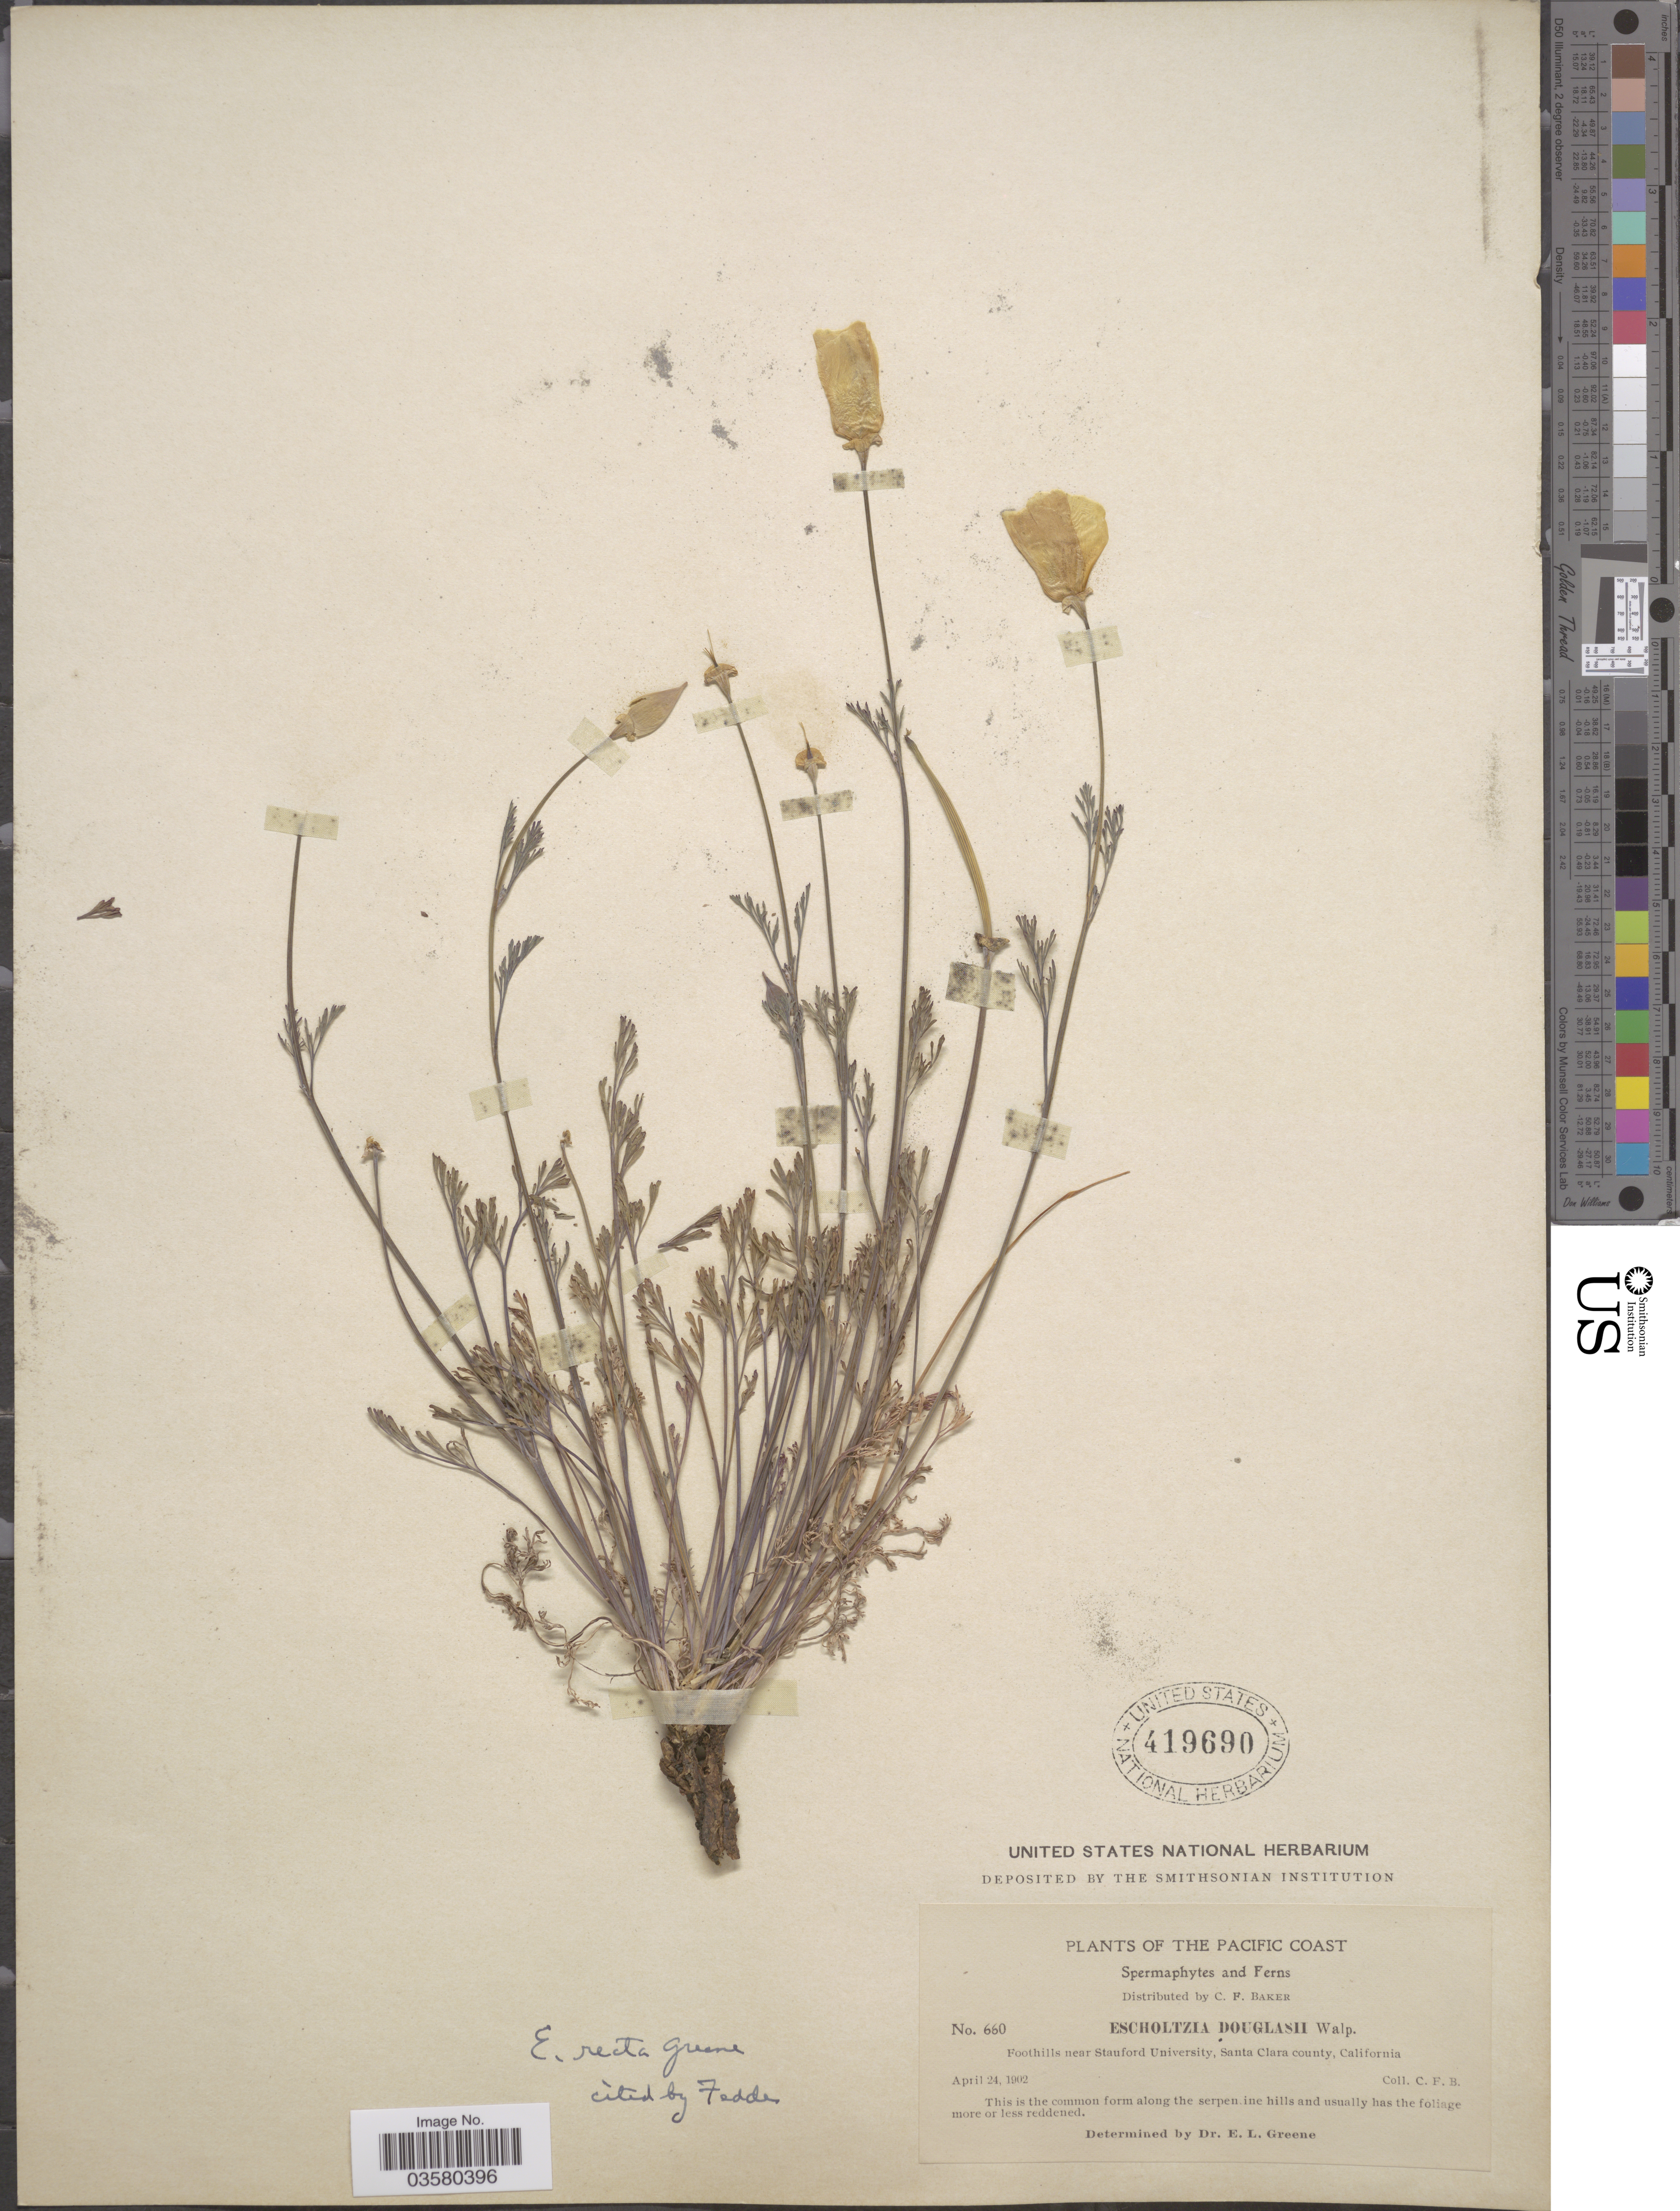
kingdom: Plantae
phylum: Tracheophyta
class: Magnoliopsida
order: Ranunculales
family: Papaveraceae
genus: Eschscholzia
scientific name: Eschscholzia californica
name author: Cham.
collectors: C. F. Baker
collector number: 660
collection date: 1902-04-24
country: United States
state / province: California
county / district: Santa Clara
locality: The Pacific Coast. Foothills near Stauford University, Santa Clara county.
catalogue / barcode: US 419690